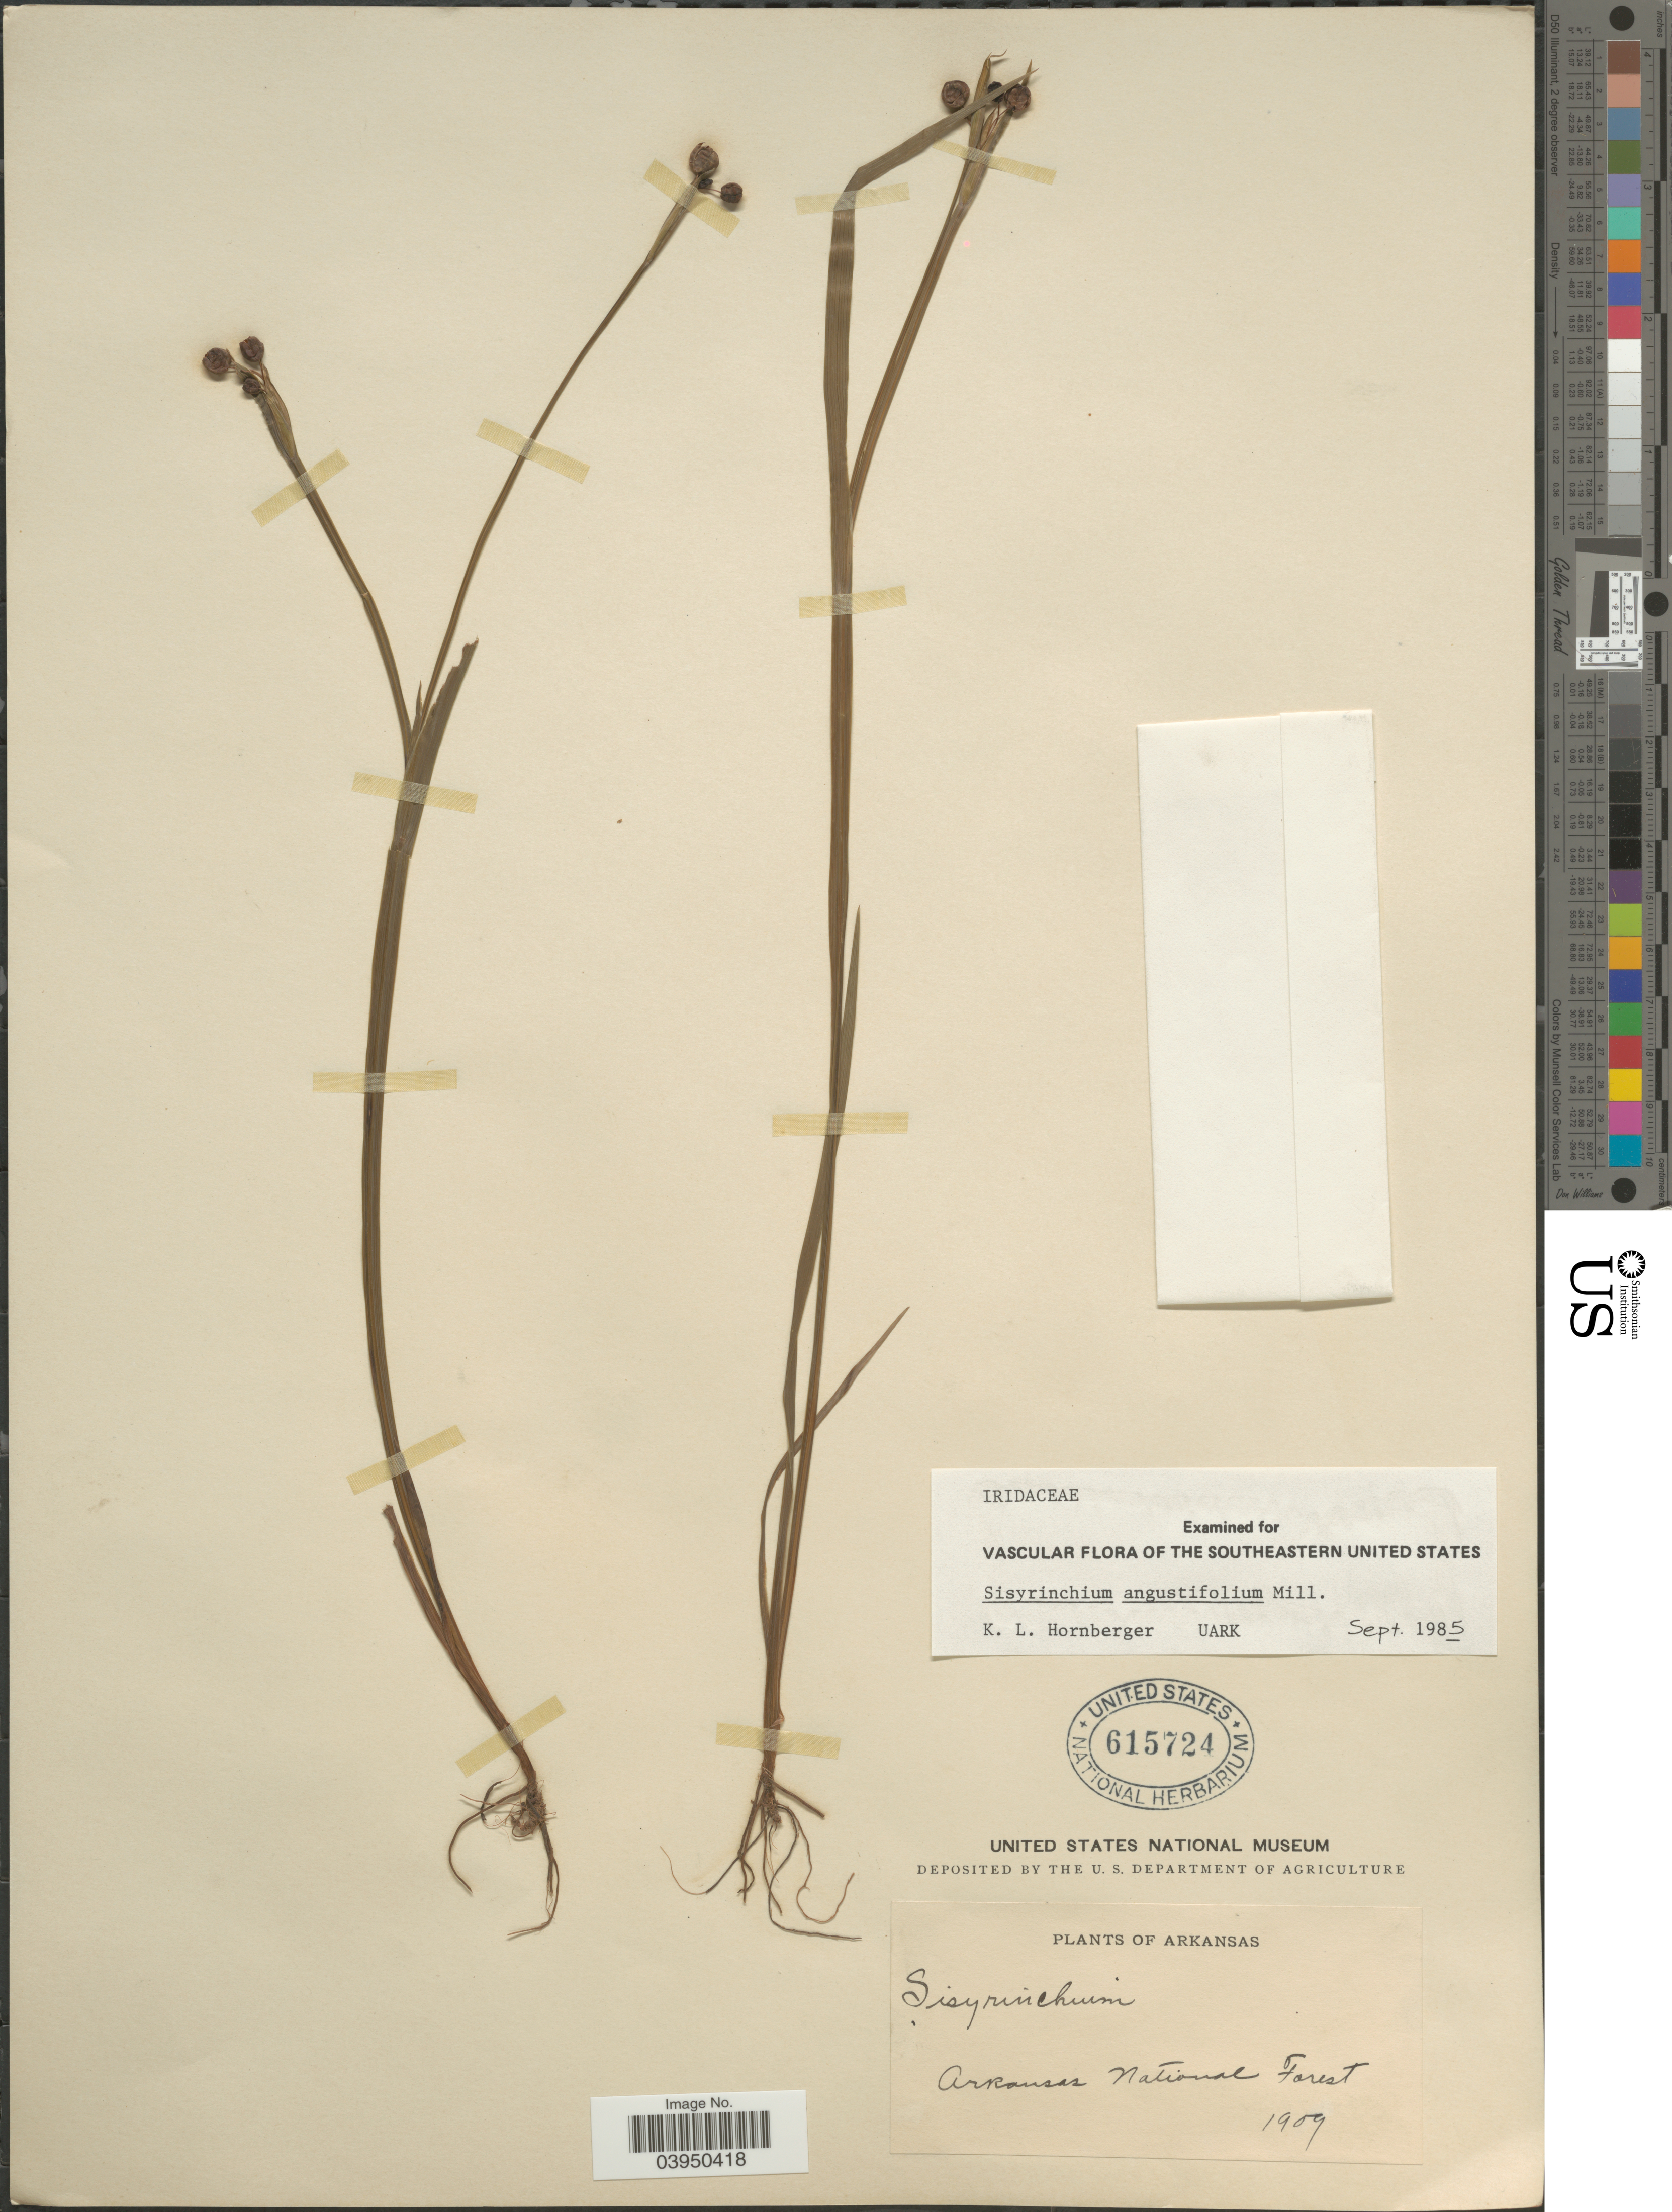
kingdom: Plantae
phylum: Tracheophyta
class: Liliopsida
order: Asparagales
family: Iridaceae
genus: Sisyrinchium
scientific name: Sisyrinchium angustifolium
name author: Mill.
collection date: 1909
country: United States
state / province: Arkansas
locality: Arkansas National Forest.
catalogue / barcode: US 615724